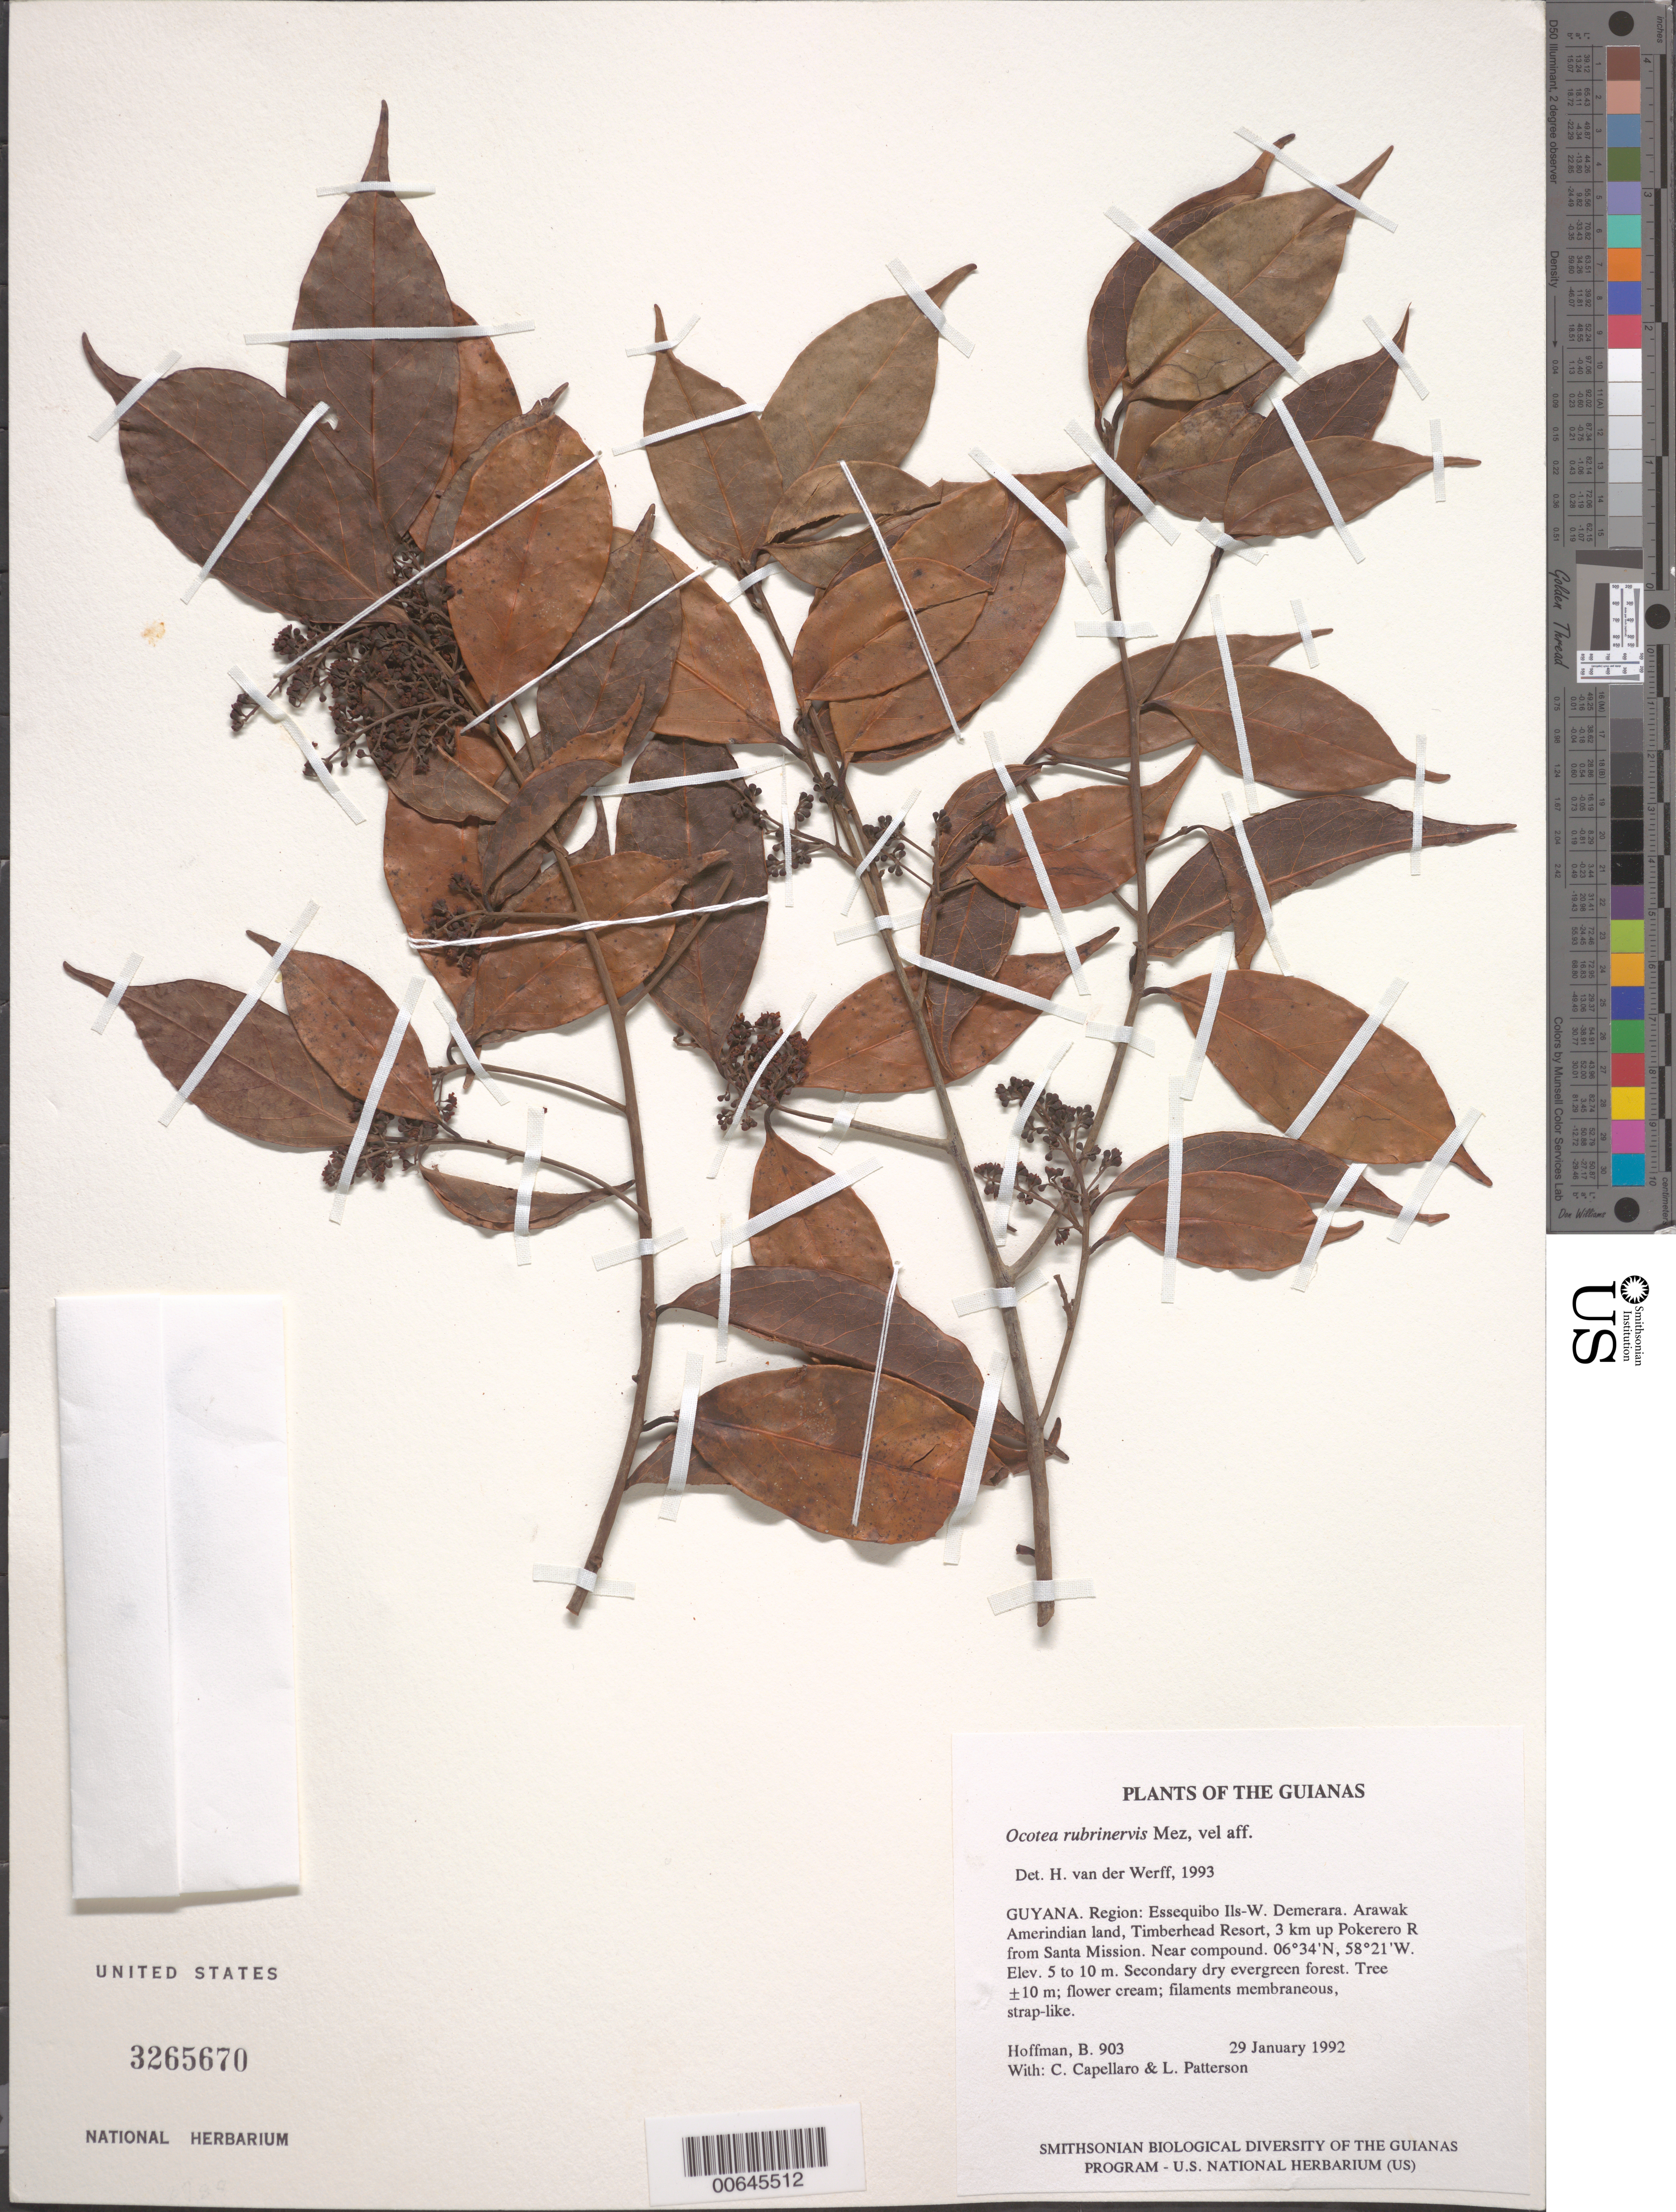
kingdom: Plantae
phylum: Tracheophyta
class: Magnoliopsida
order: Laurales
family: Lauraceae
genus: Ocotea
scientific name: Ocotea rubrinervis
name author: Mez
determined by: van der Werff, H., (MO), Missouri Botanical Garden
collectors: B. Hoffman, C. Capellaro & L. Patterson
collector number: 903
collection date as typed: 29 January 1992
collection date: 1992-01-29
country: Guyana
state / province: Essequibo Isl-W. Demerara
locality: Arawak Amerindian land, Timberhead Resort, 3 km up Pokerero River from Santa Mission. Near compound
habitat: Secondary dry evergreen forest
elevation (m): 5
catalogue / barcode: US 3265670